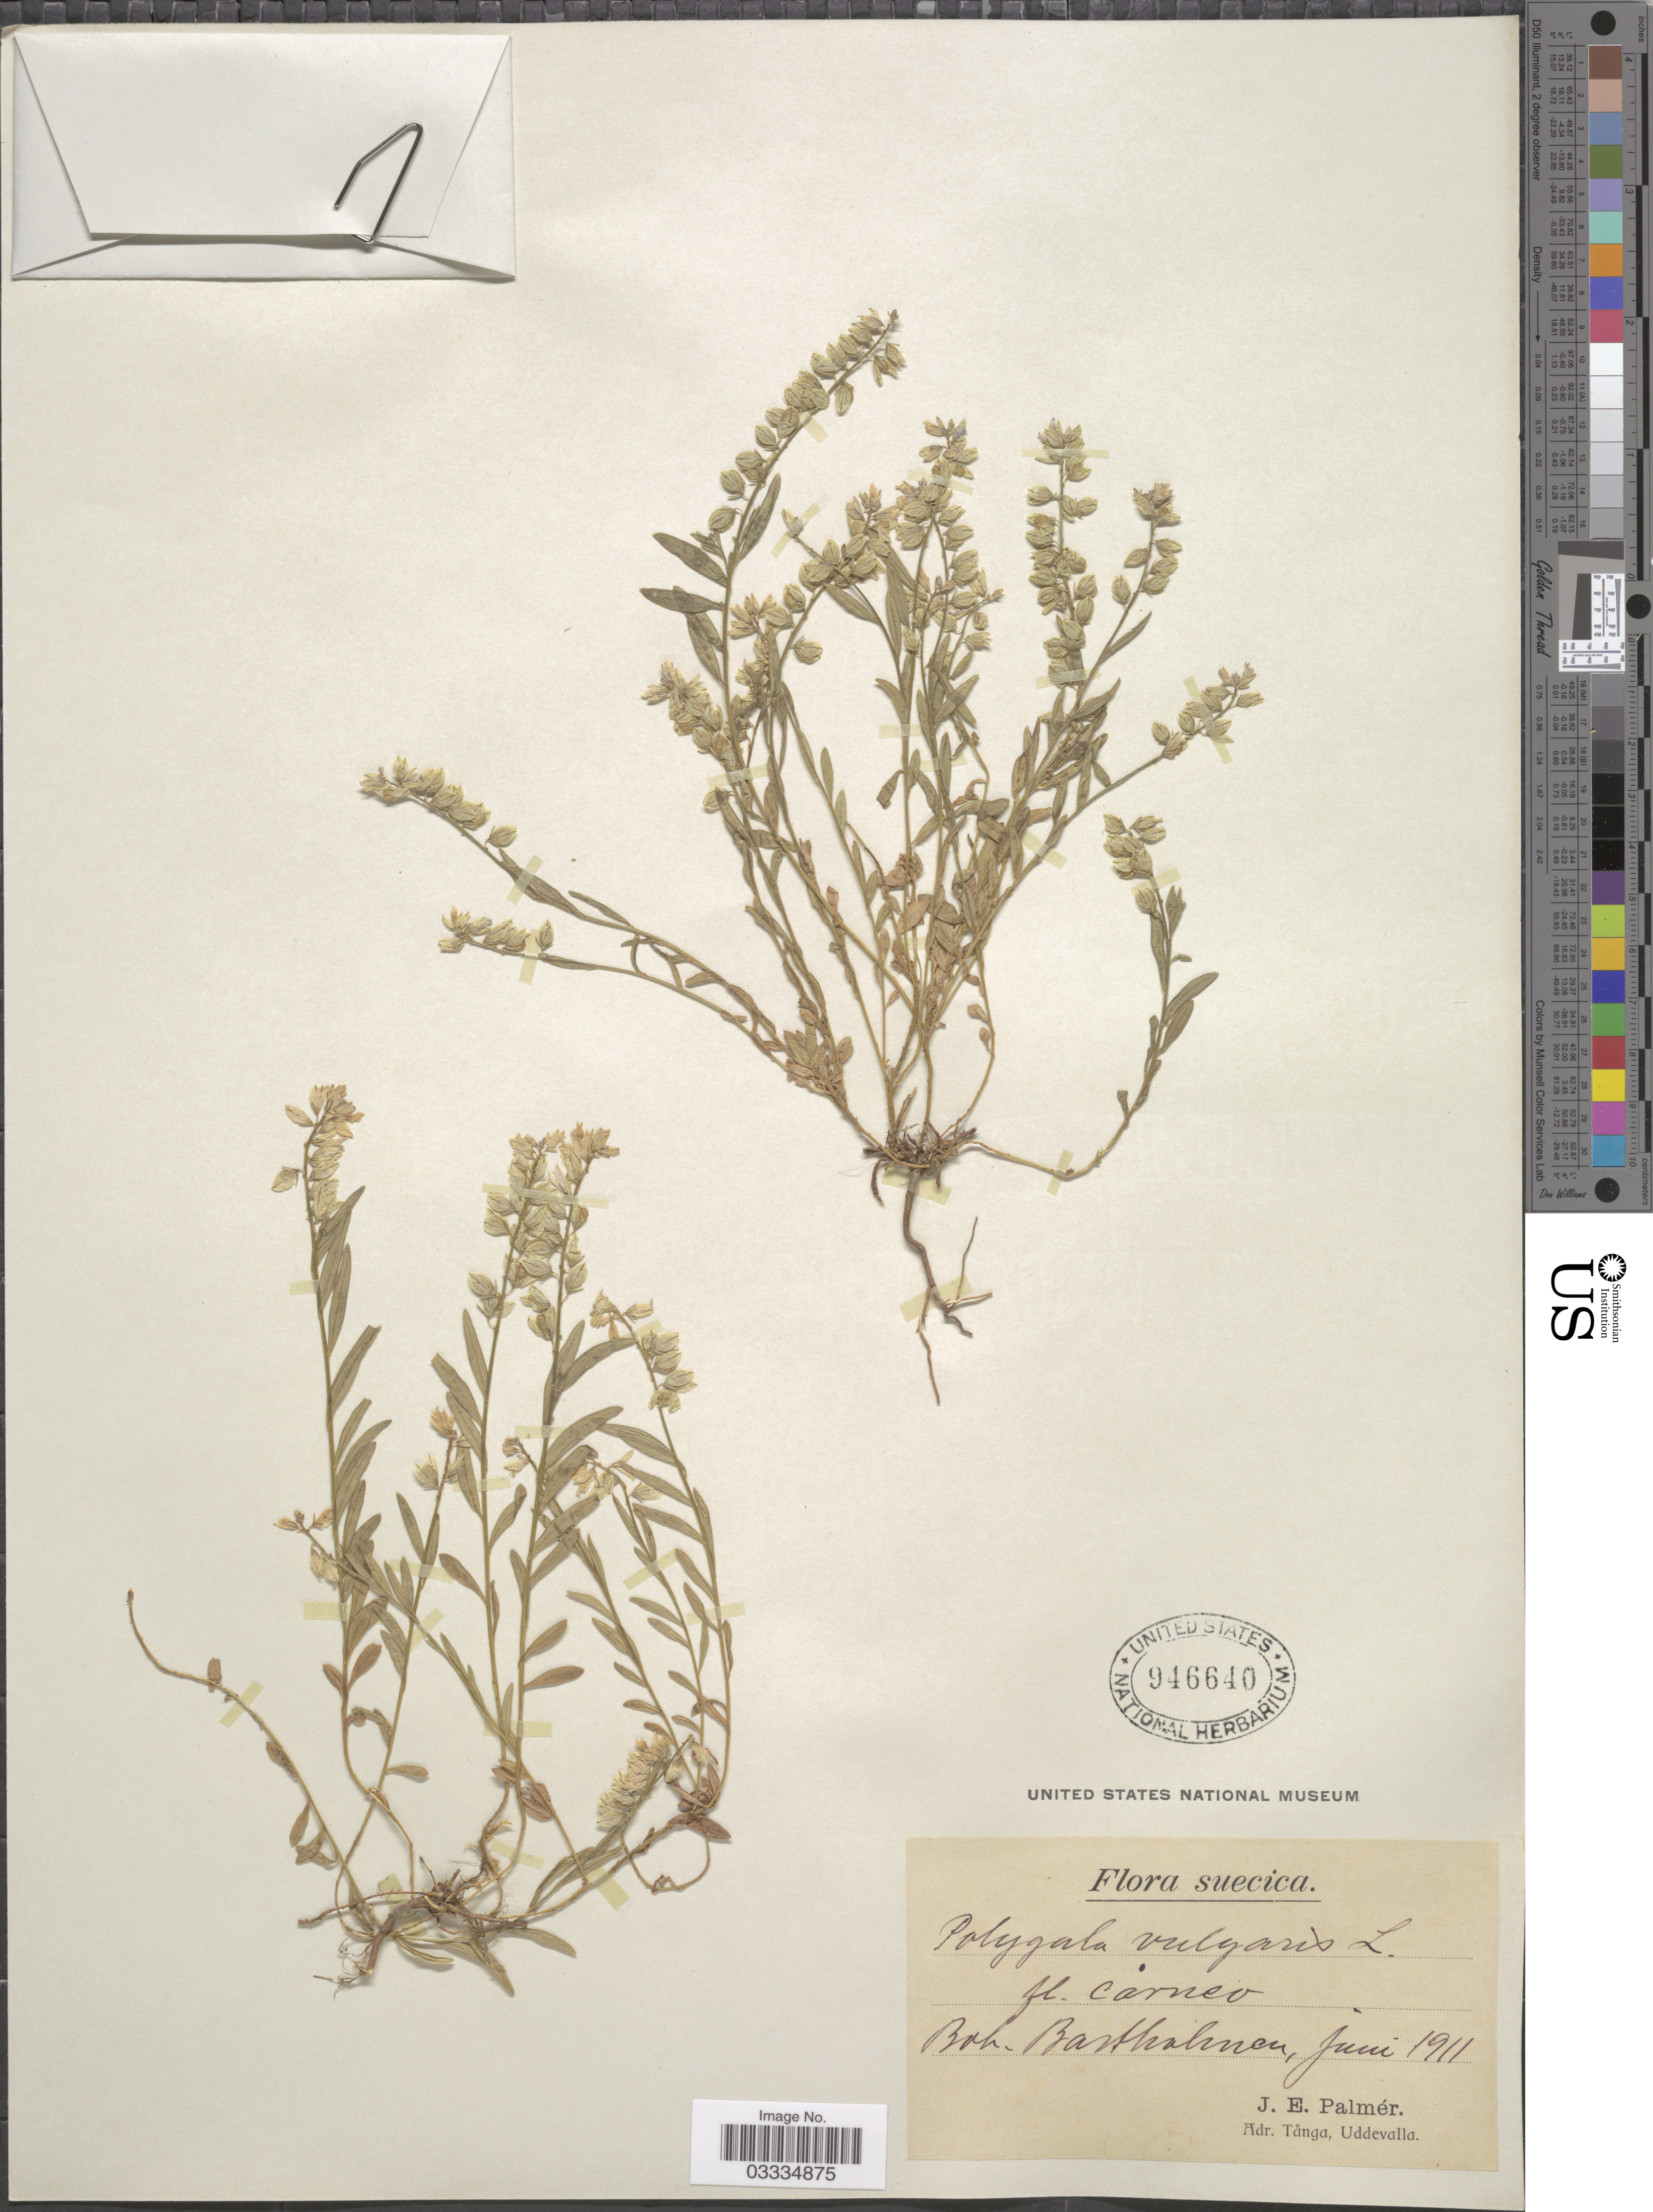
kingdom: Plantae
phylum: Tracheophyta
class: Magnoliopsida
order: Fabales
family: Polygalaceae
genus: Polygala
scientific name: Polygala vulgaris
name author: L.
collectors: J. E. Palmér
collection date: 1911-06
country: Sweden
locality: Suecica. Bot. Bartholmeu.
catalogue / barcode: US 946640